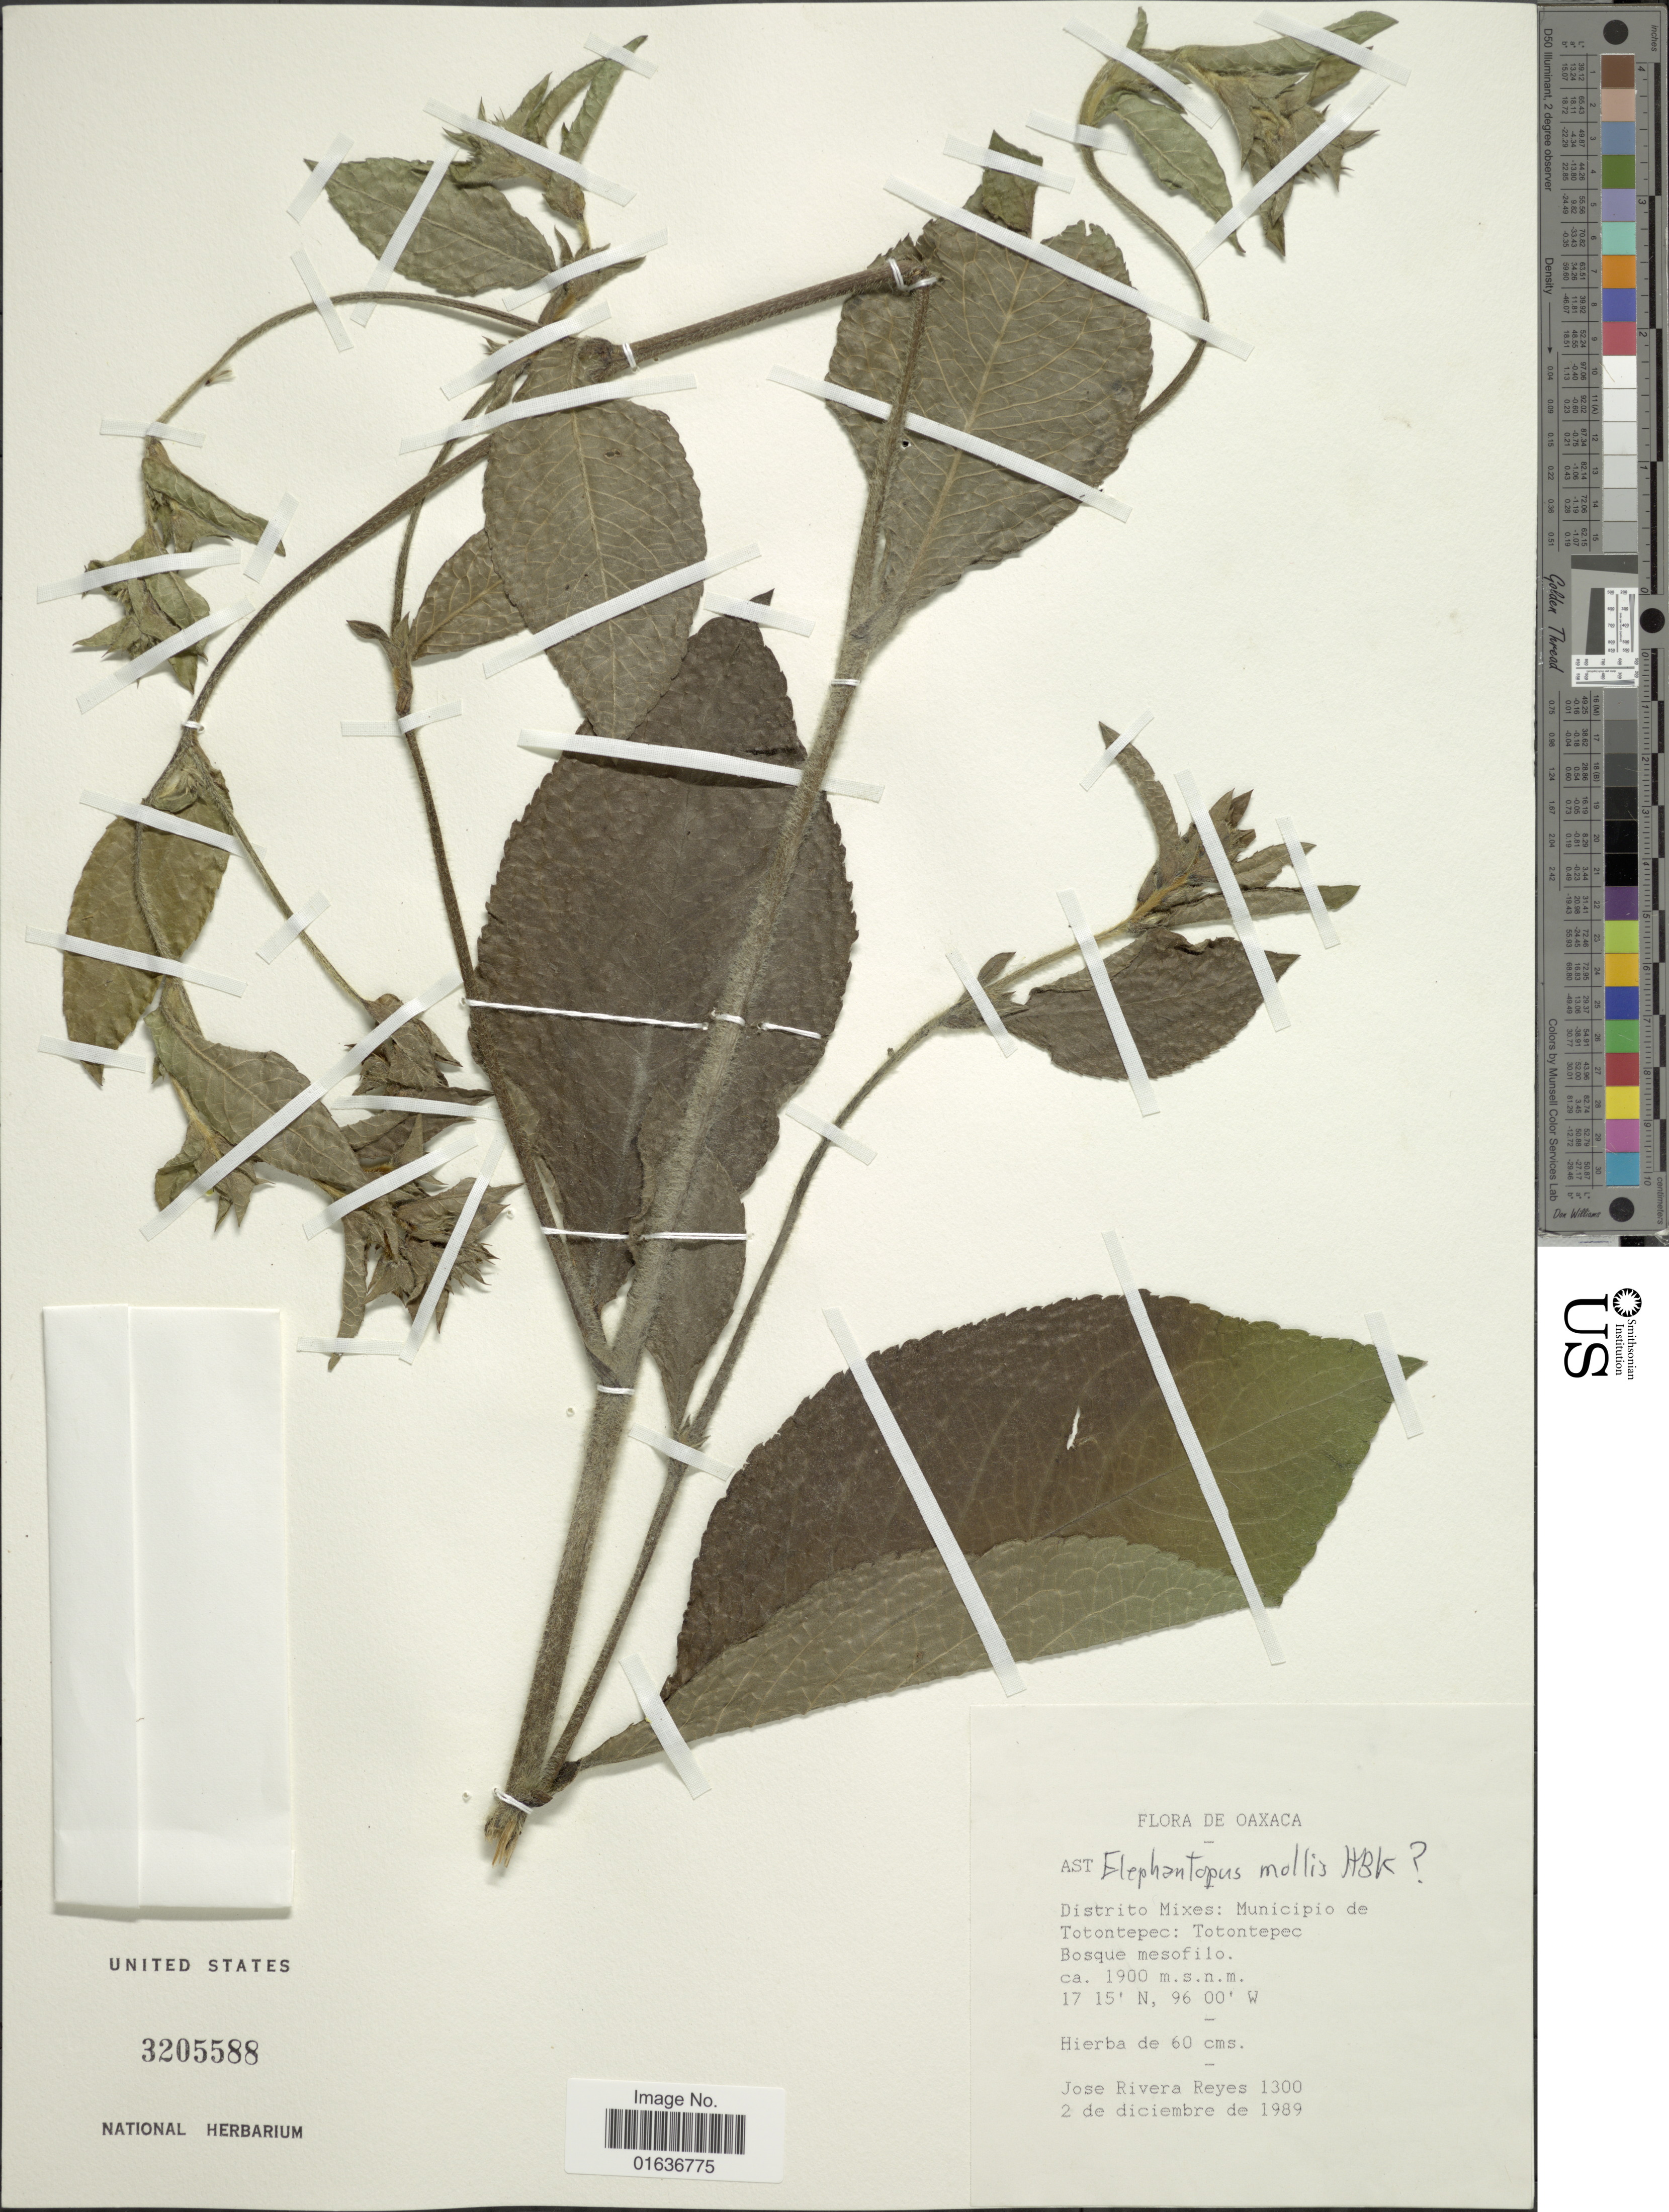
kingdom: Plantae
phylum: Tracheophyta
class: Magnoliopsida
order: Asterales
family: Asteraceae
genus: Elephantopus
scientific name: Elephantopus mollis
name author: Kunth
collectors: J. Reyes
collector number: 1300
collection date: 1989-12-02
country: Mexico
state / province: Oaxaca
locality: Distrito Mixes: Muncipio de Totontepec: Totontepec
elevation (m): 1900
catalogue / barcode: US 3205588